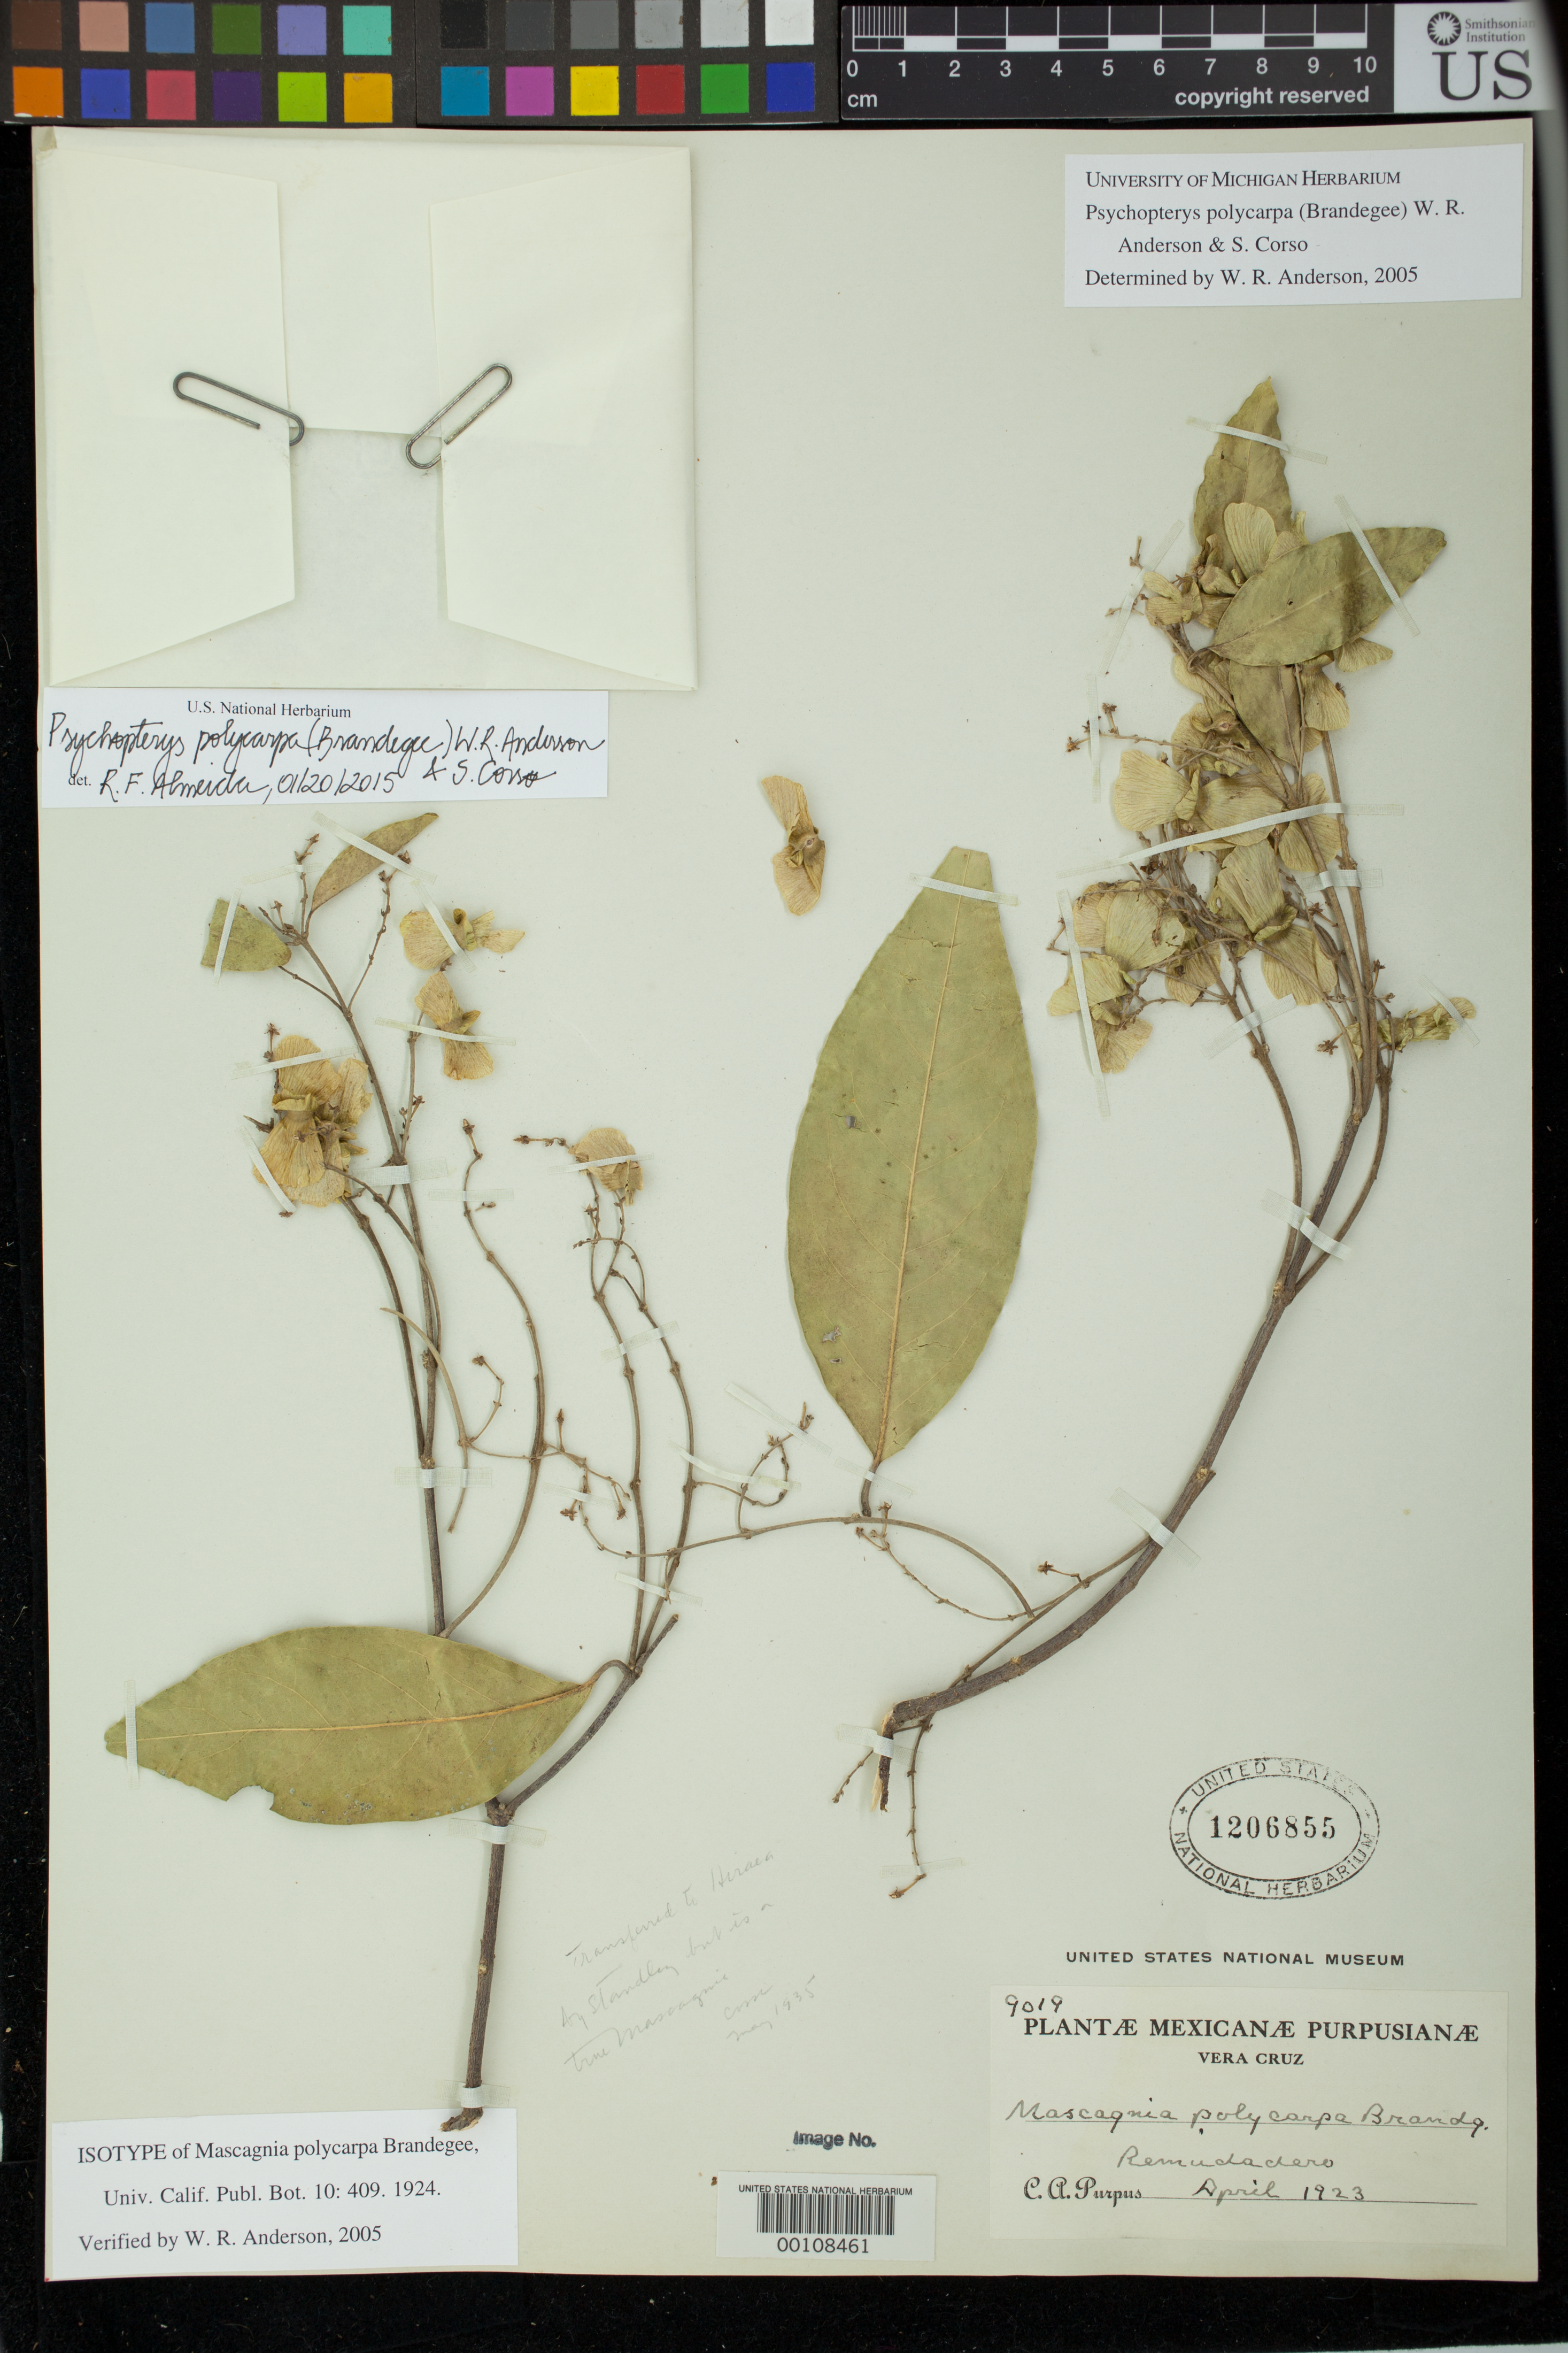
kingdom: Plantae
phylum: Tracheophyta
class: Magnoliopsida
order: Malpighiales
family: Malpighiaceae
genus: Mascagnia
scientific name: Mascagnia polycarpa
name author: Brandegee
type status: Isotype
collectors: C. A. Purpus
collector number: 9019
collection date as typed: Apr 1923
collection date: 1923-04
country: Mexico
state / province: Veracruz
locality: Remudadero.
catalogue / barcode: US 1206855